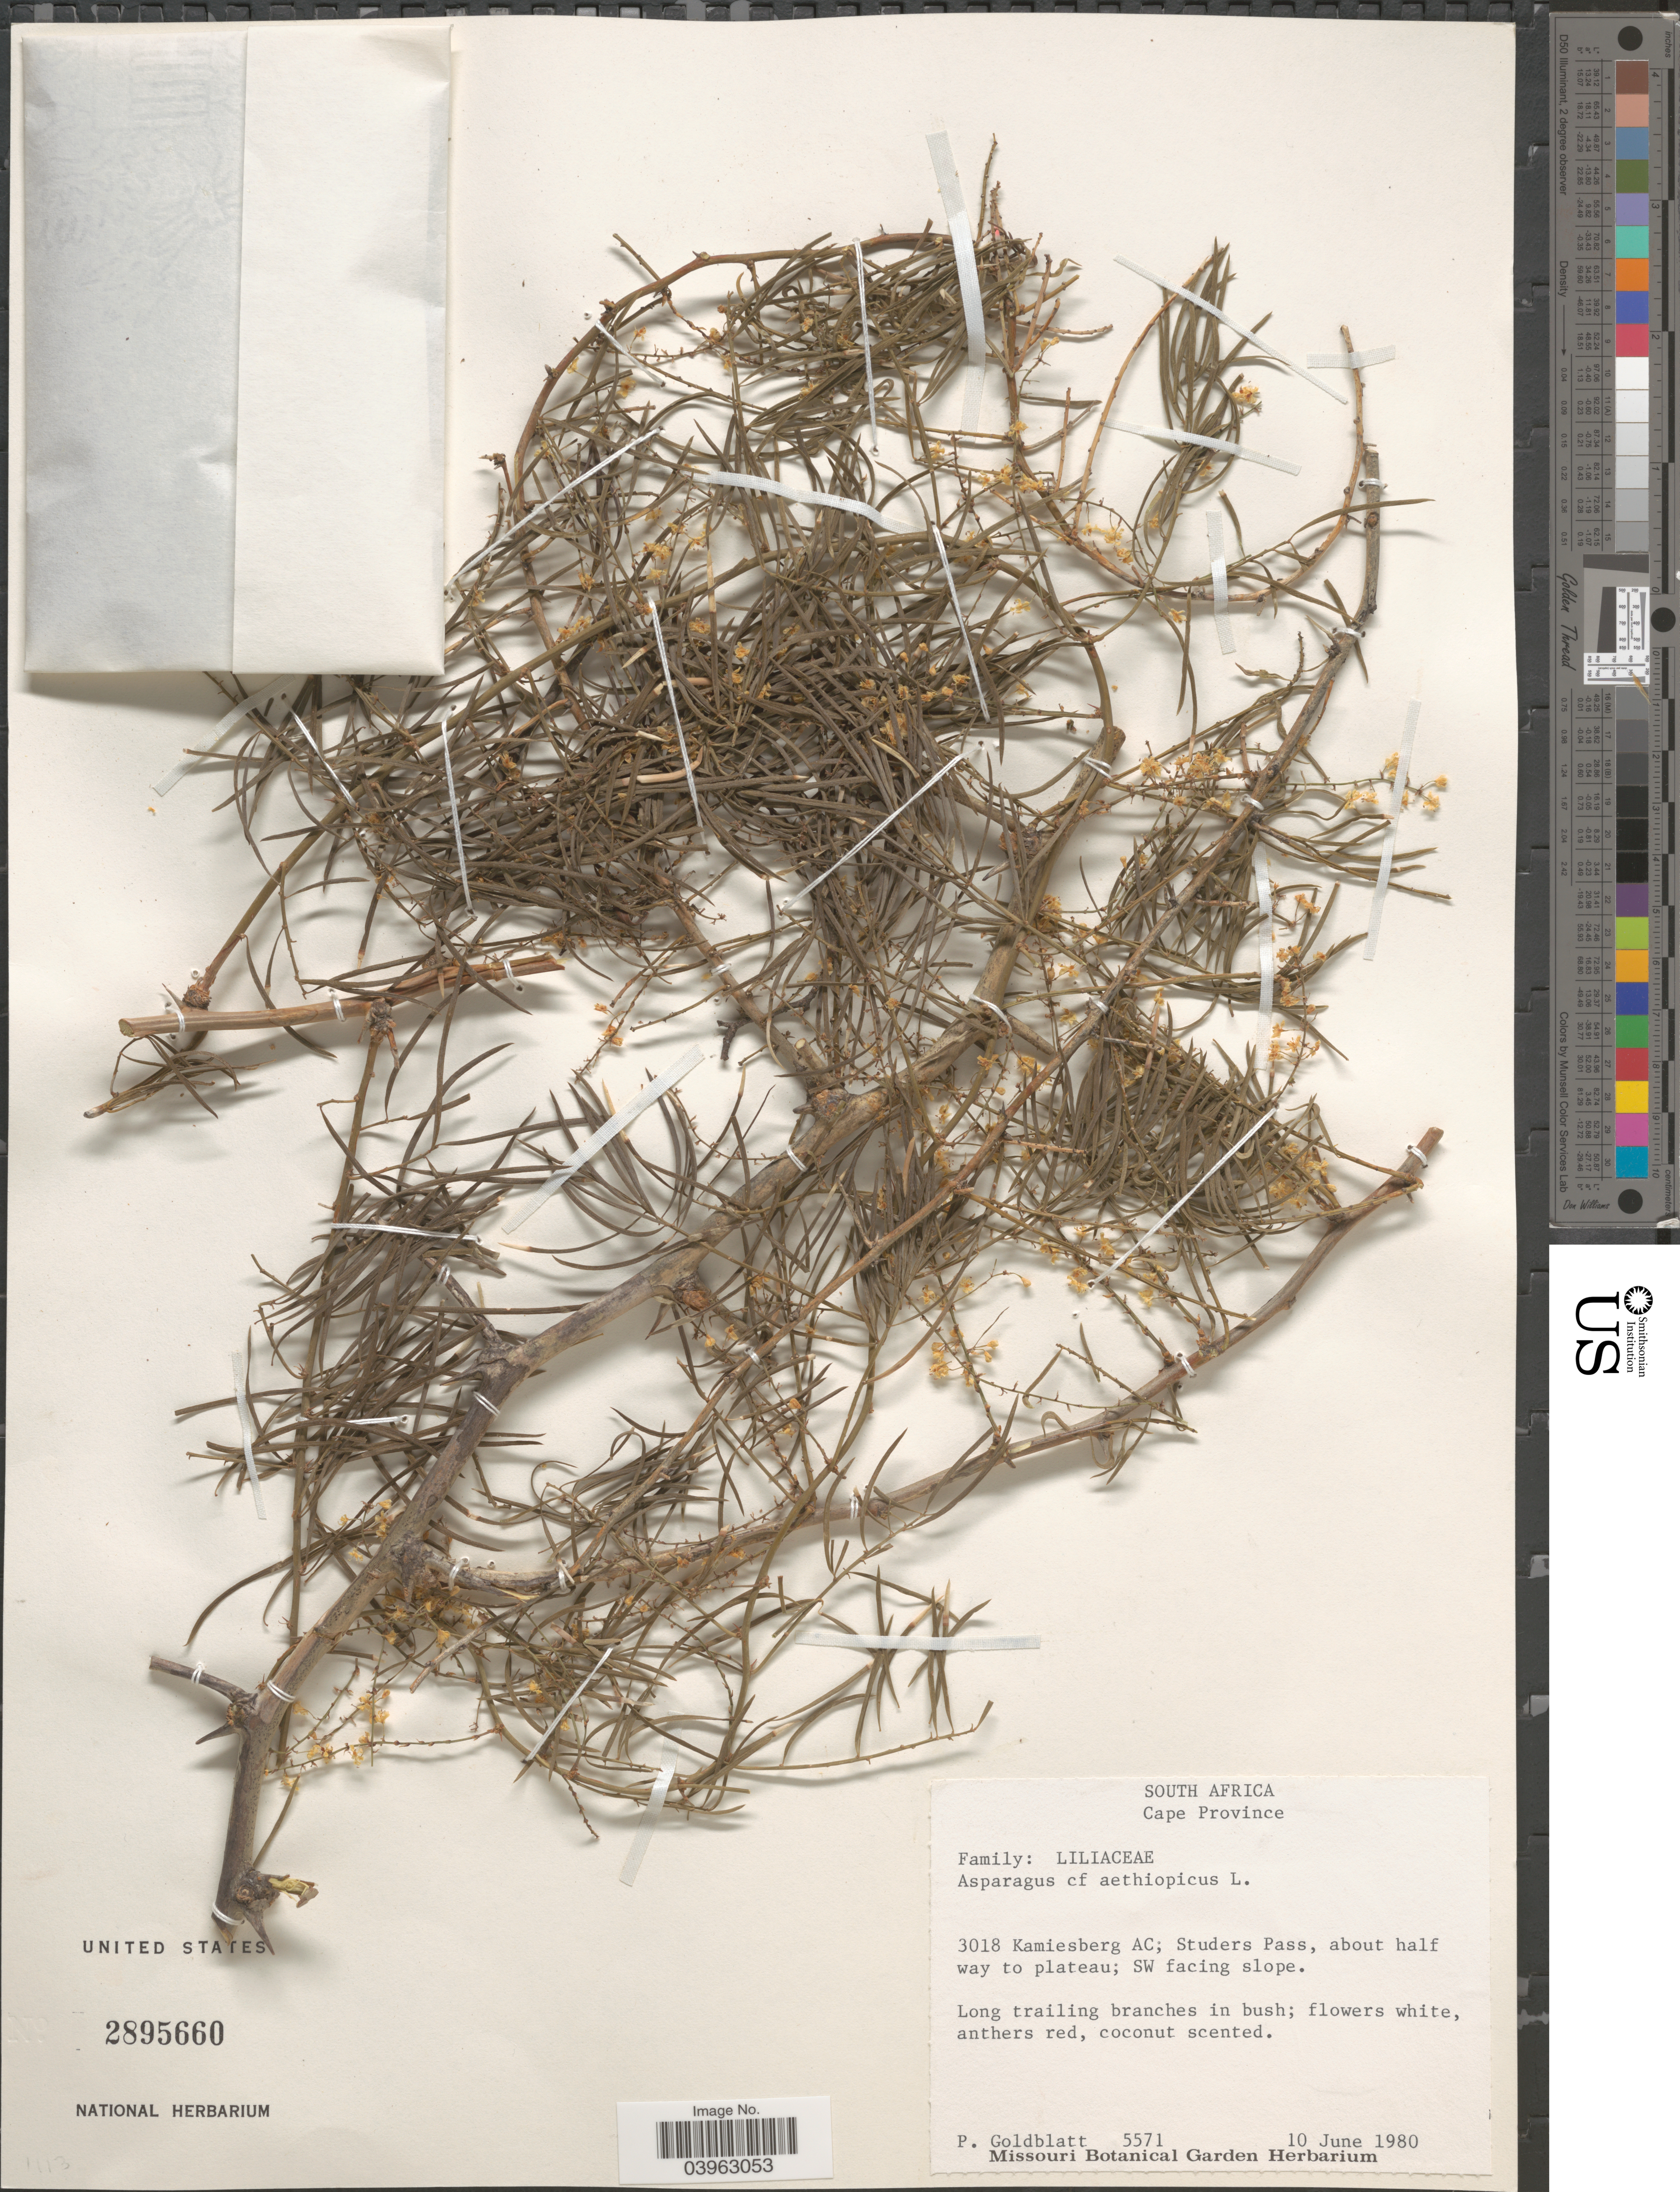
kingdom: Plantae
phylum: Tracheophyta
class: Liliopsida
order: Asparagales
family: Asparagaceae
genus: Asparagus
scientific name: Asparagus aethiopicus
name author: L.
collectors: P. Goldblatt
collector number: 5571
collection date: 1980-06-10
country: South Africa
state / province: Northern Cape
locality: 3018 Kamiesberg AC; Studers Pass, about half way to plateau; SW facing slope.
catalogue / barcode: US 2895660